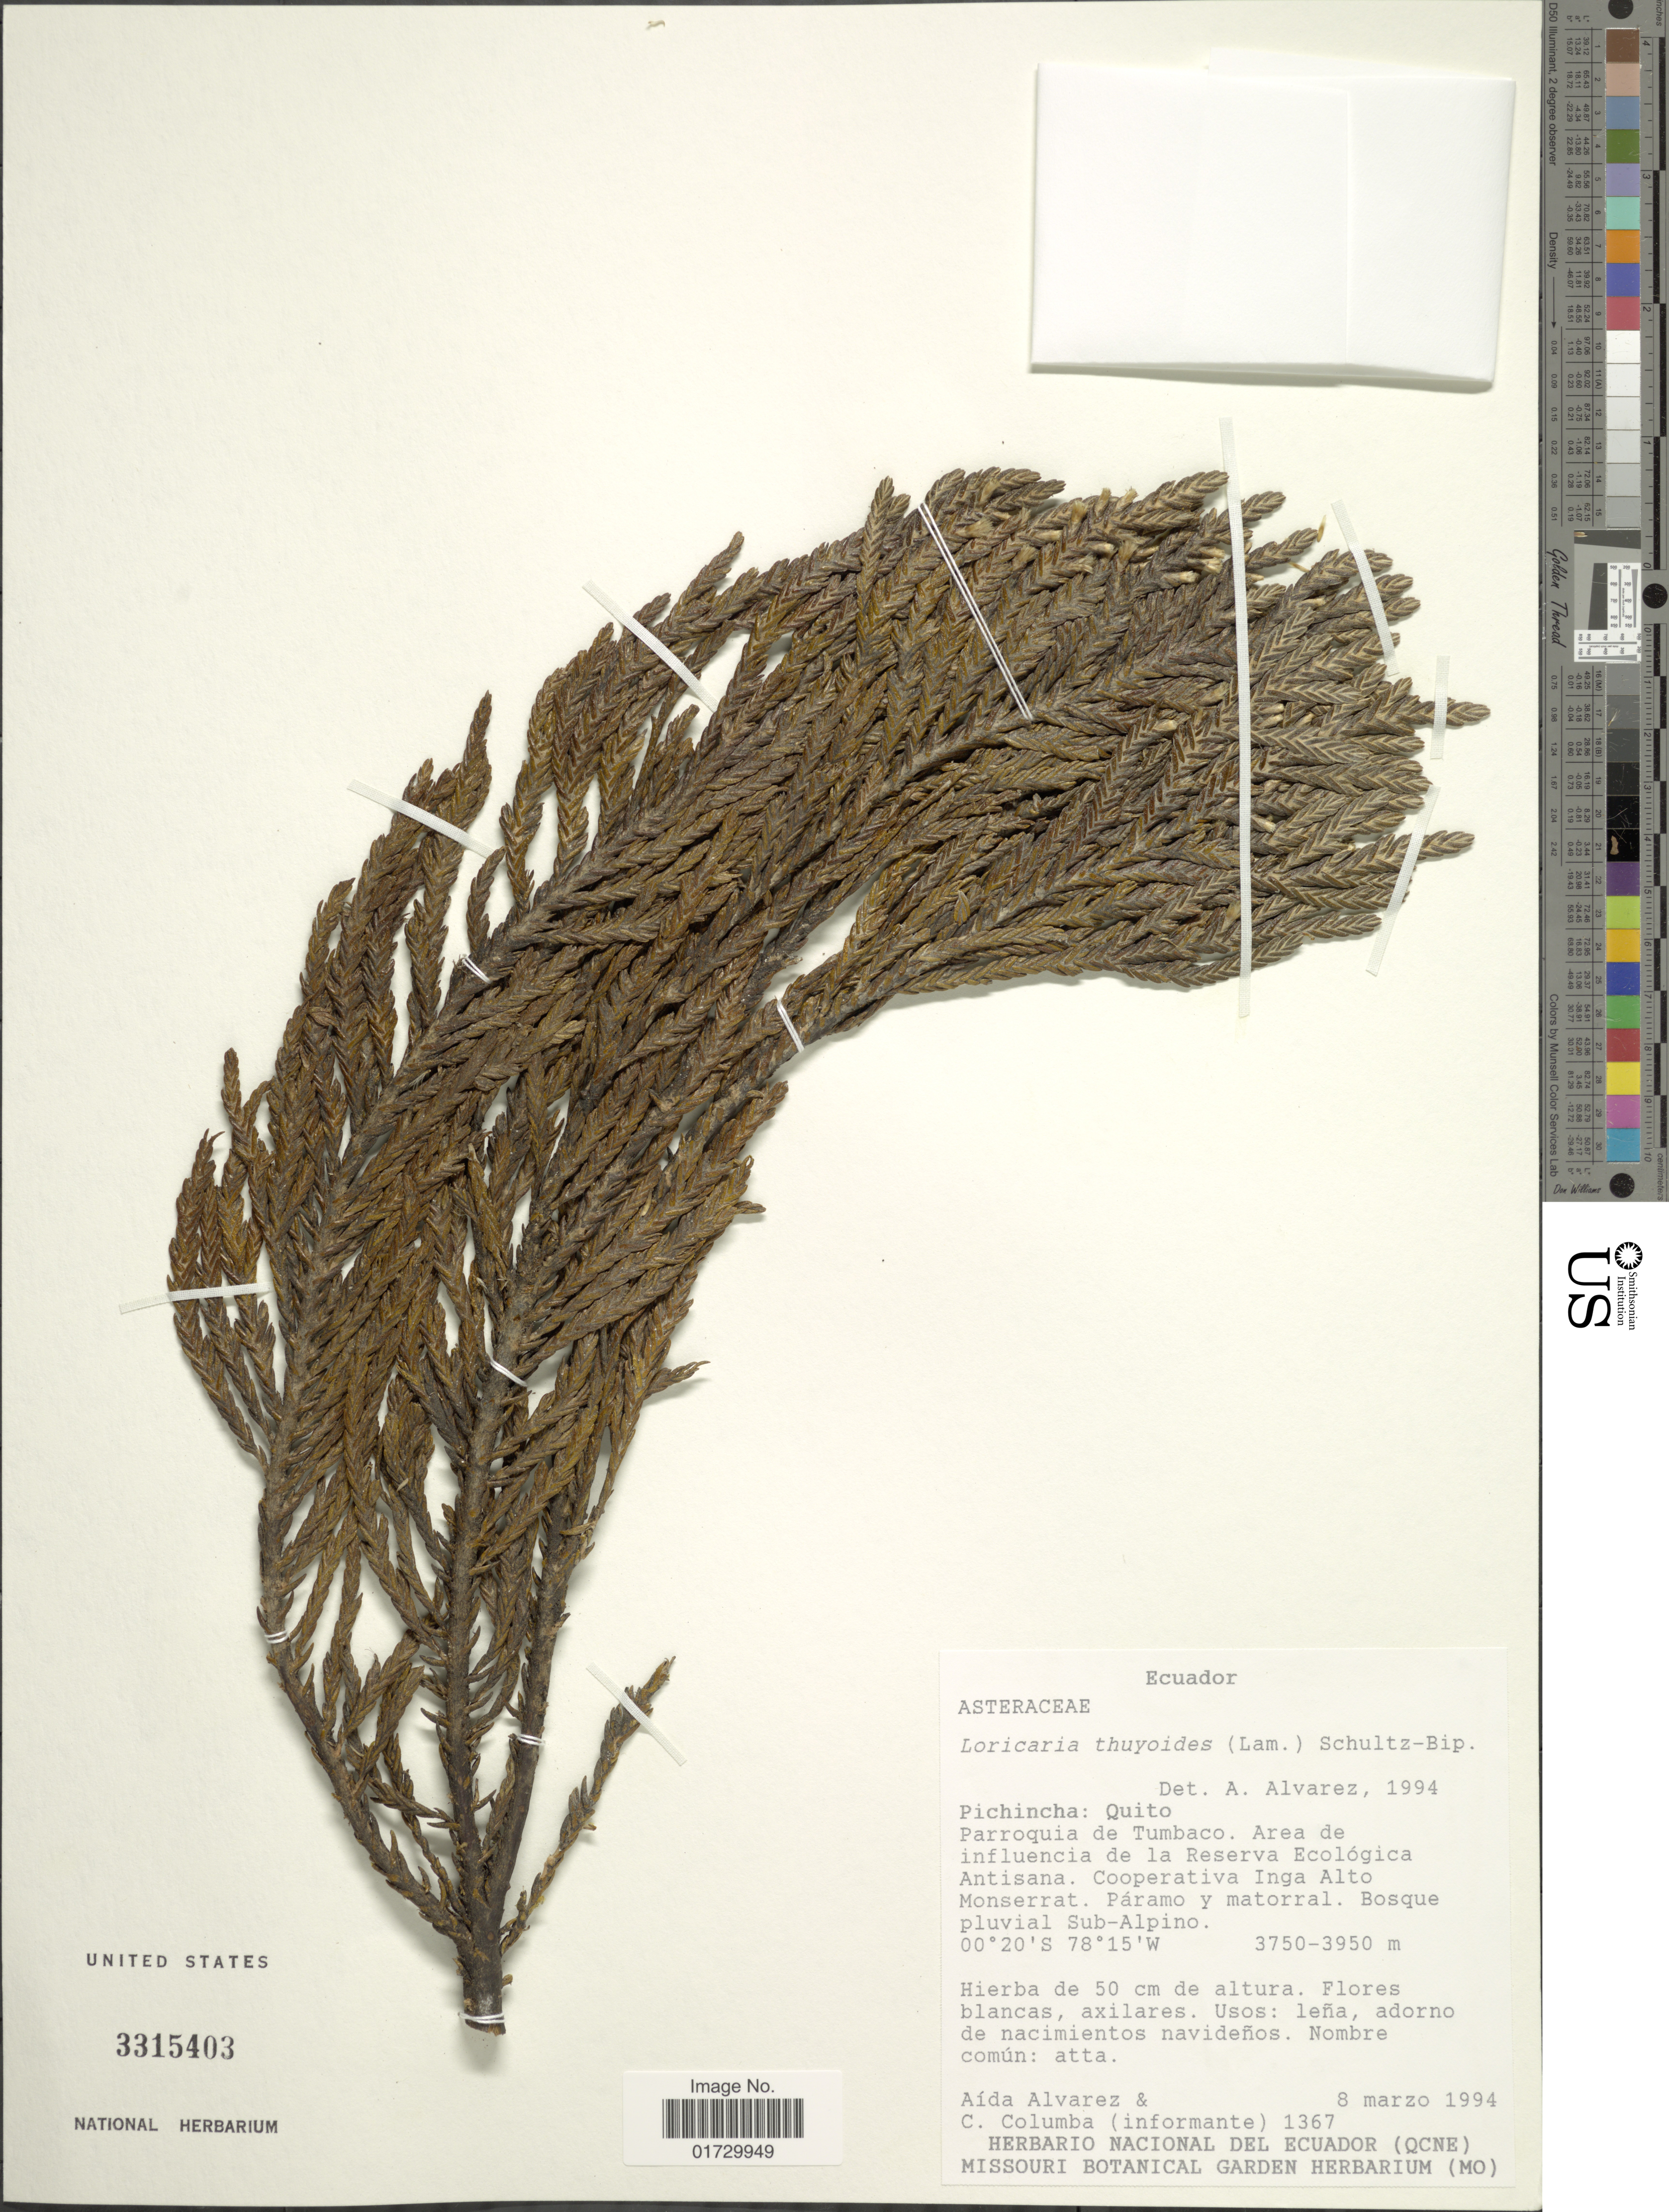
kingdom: Plantae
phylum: Tracheophyta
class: Magnoliopsida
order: Asterales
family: Asteraceae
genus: Loricaria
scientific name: Loricaria thuyoides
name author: (Lam.) Sch. Bip.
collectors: A. Alvarez & C. Columba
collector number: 1367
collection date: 1994-03-08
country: Ecuador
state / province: Pichincha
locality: Quito, Parroquia de Tumbaco. Area de influencia de la Reserva Ecologica Antisana. Cooperativa Inga Alto Monserrat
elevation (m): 3750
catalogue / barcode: US 3315403